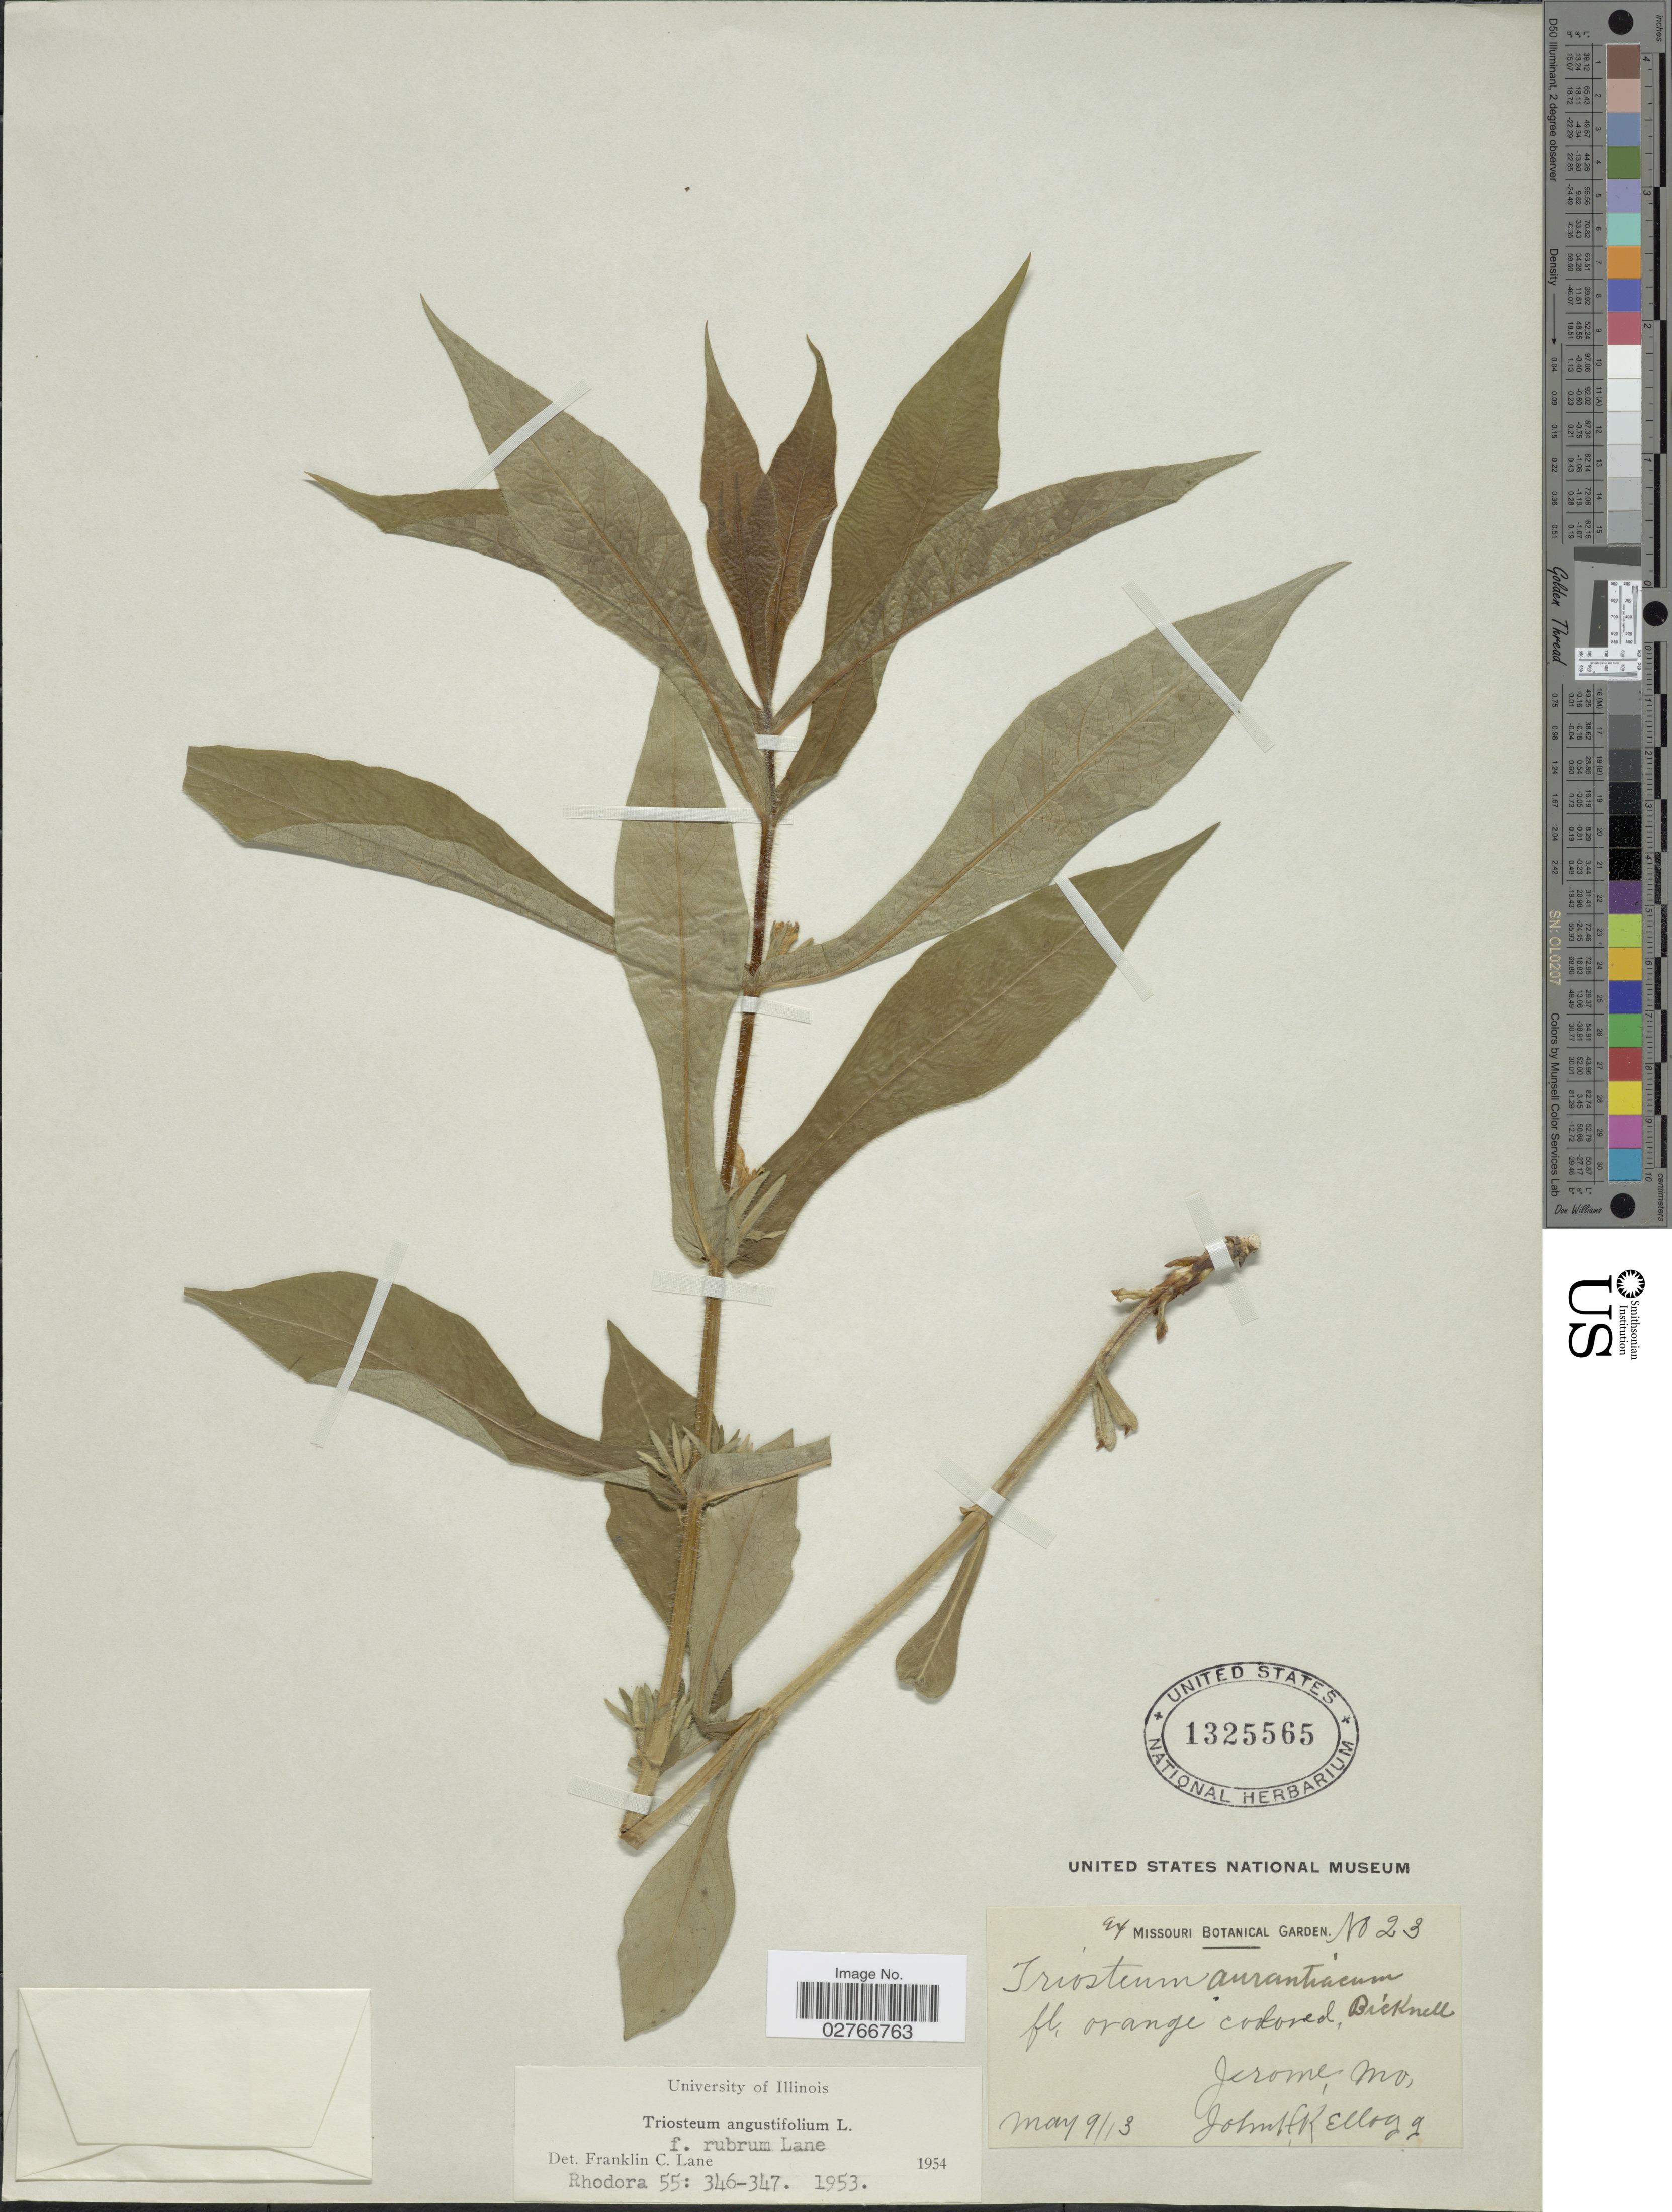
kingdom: Plantae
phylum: Tracheophyta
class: Magnoliopsida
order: Dipsacales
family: Caprifoliaceae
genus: Triosteum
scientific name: Triosteum angustifolium f. rubrum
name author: F.C. Lane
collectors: J. H. Kellogg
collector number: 23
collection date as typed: Transcribed d/m/y: 9/5/13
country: United States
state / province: Missouri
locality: Jerome.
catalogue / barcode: US 1325565